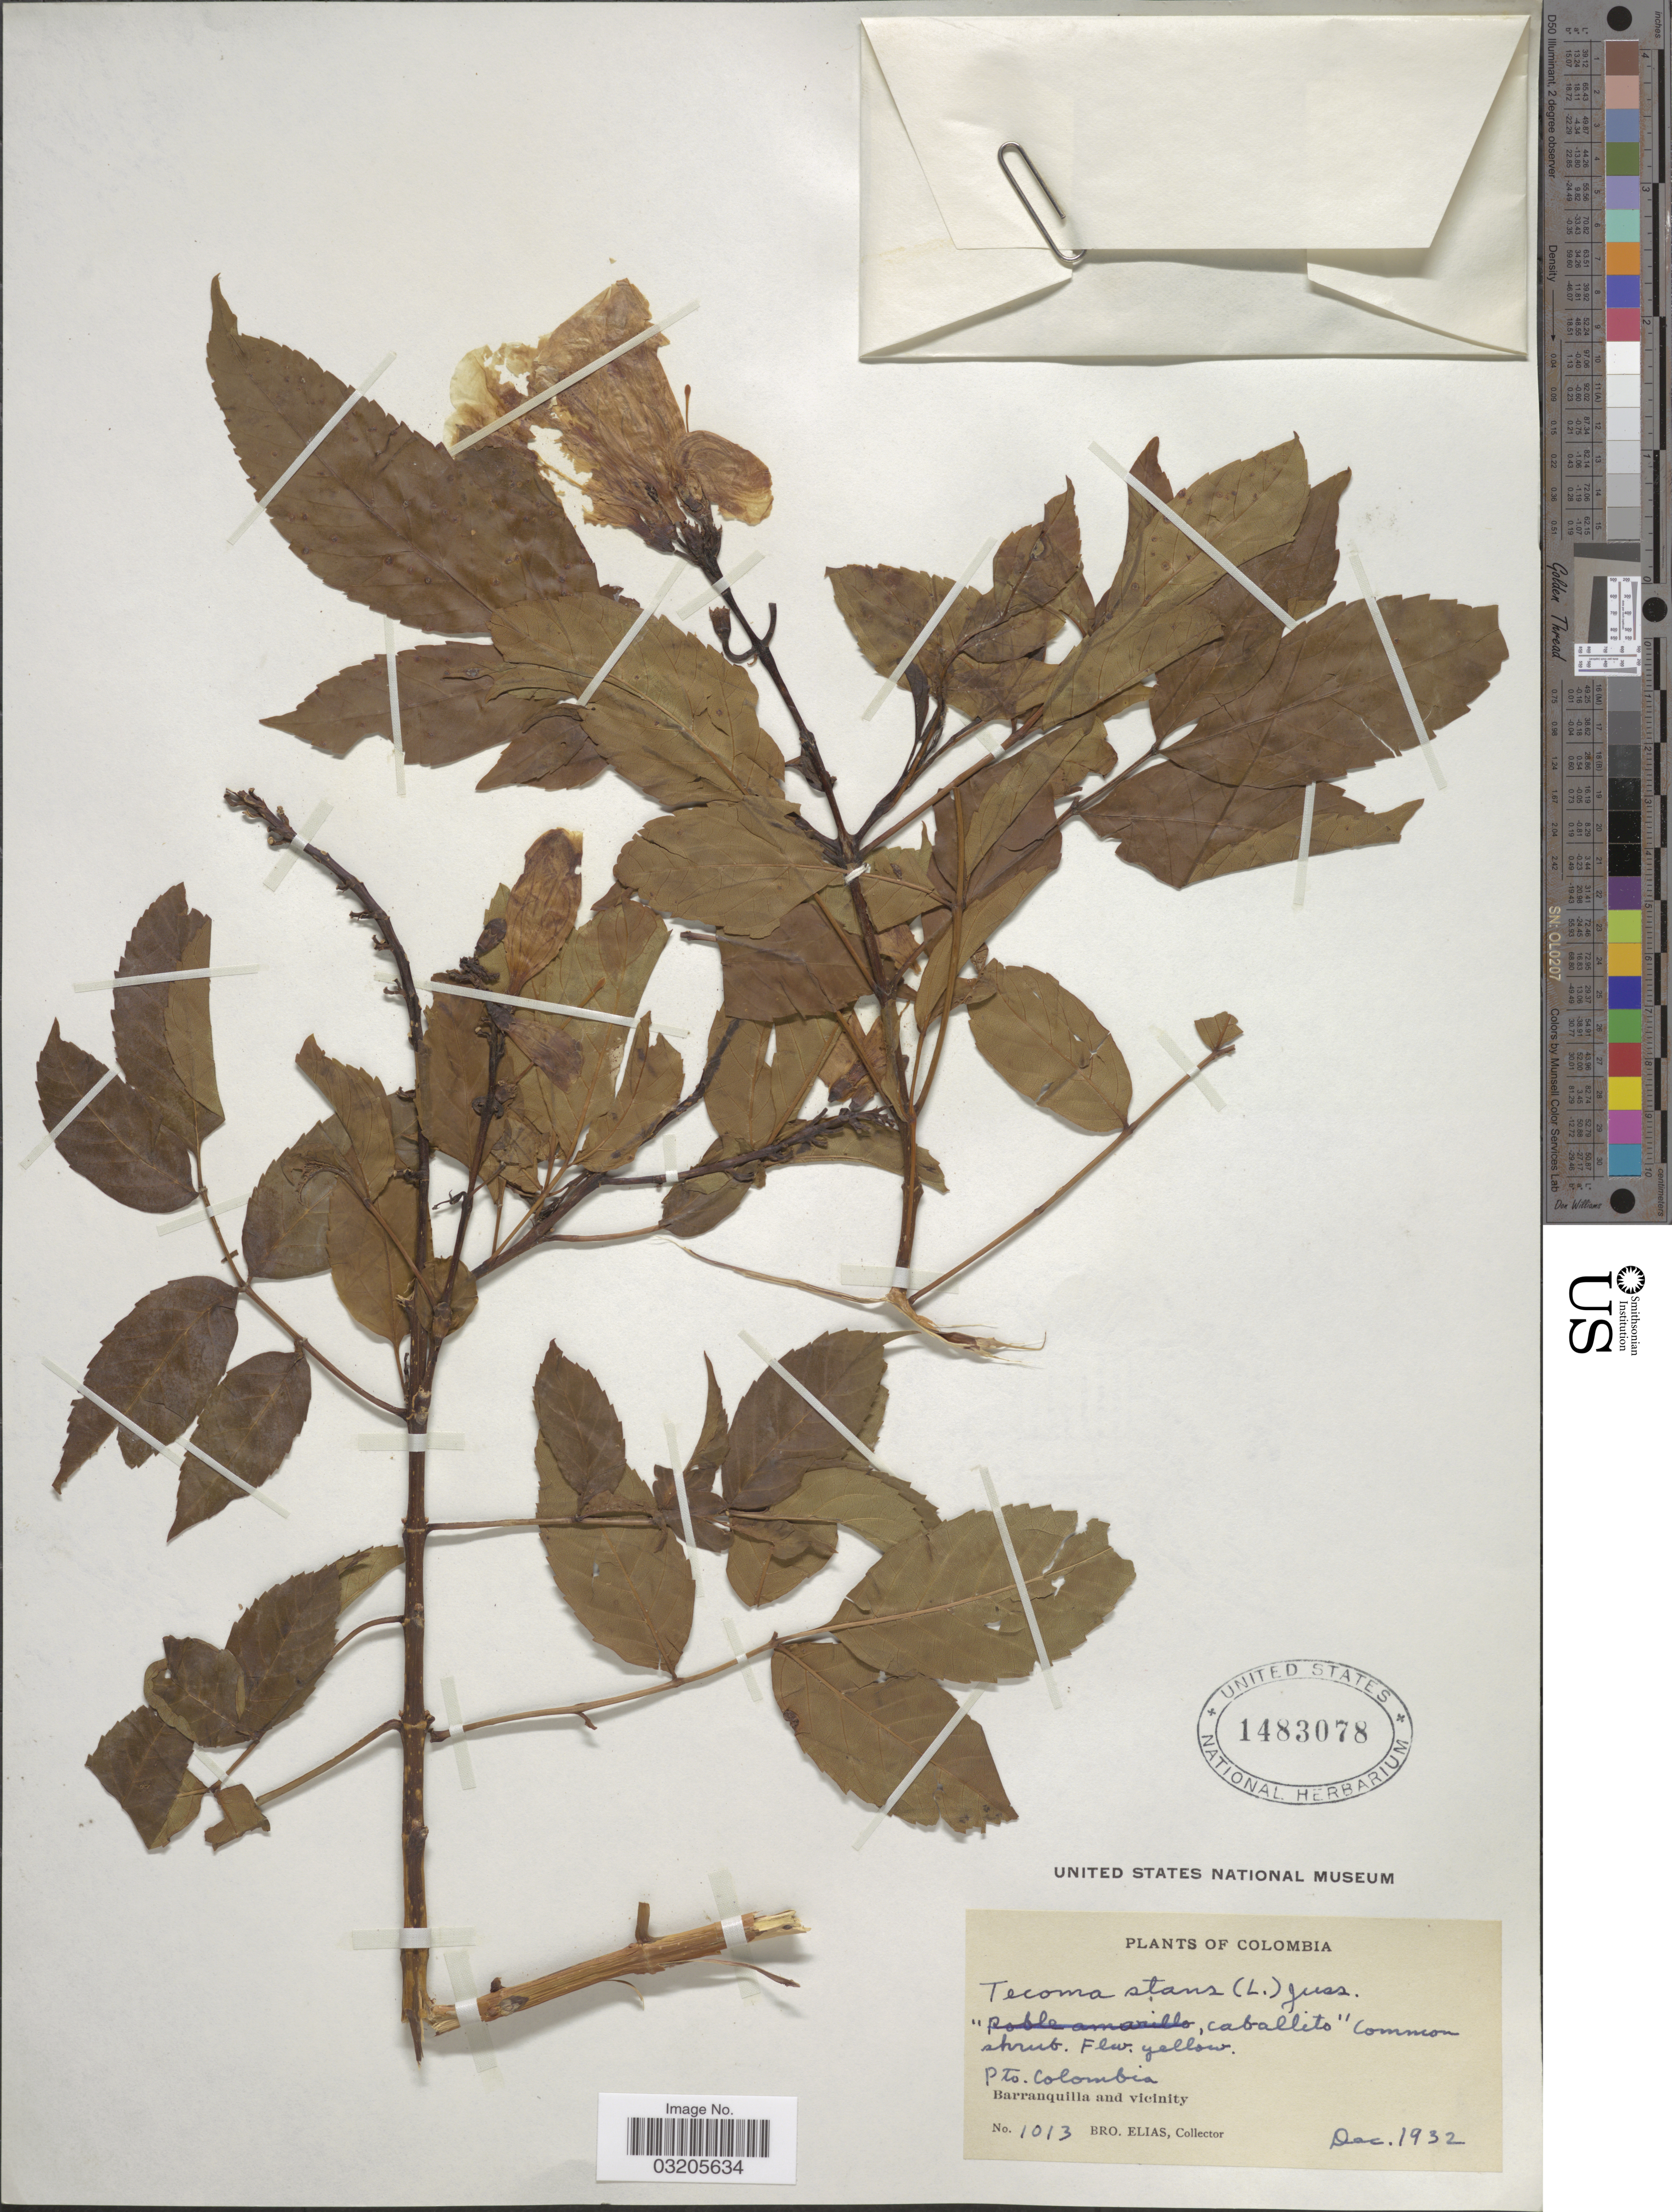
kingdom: Plantae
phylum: Tracheophyta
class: Magnoliopsida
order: Lamiales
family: Bignoniaceae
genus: Tecoma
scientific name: Tecoma stans var. stans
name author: (L.) Juss. ex Kunth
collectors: Bro. Elias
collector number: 1013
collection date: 1932-12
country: Colombia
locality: Pto. Colombia. Barranquilla and vicinity.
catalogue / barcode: US 1483078